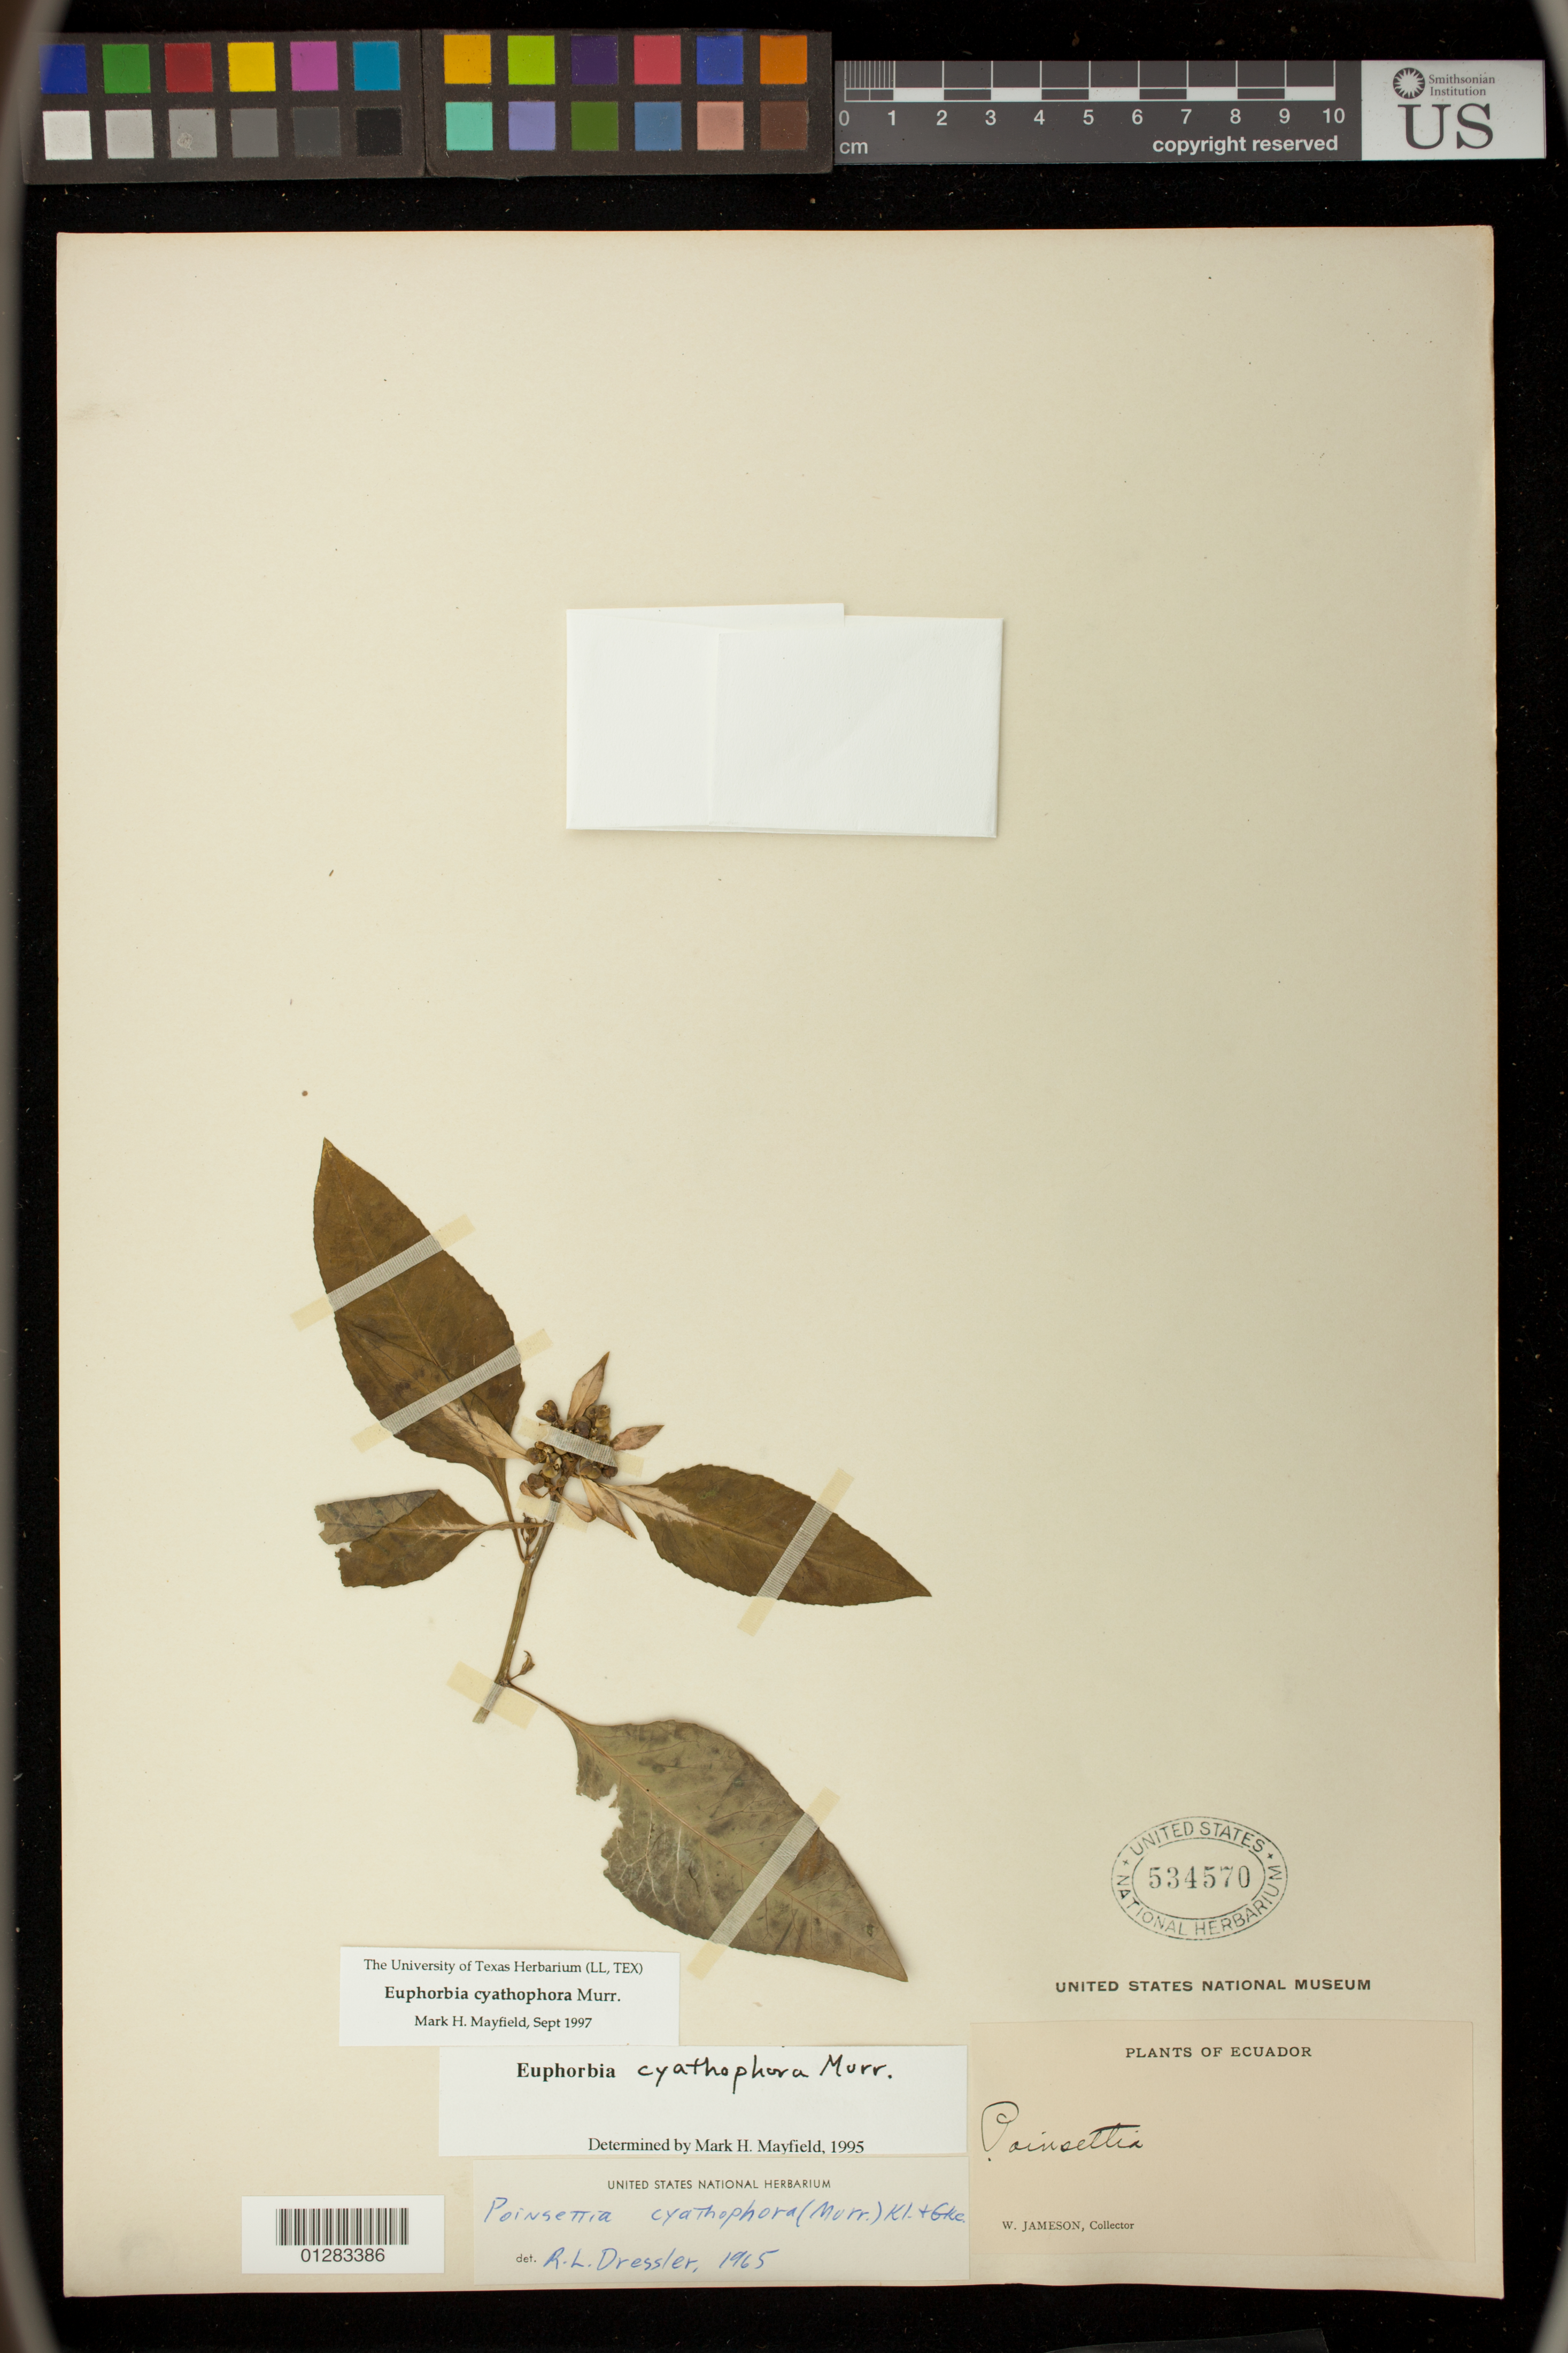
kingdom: Plantae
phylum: Tracheophyta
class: Magnoliopsida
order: Malpighiales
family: Euphorbiaceae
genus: Euphorbia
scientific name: Euphorbia heterophylla var. cyathophora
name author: (Murr.) Griseb.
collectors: W. Jameson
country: Ecuador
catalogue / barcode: US 534570